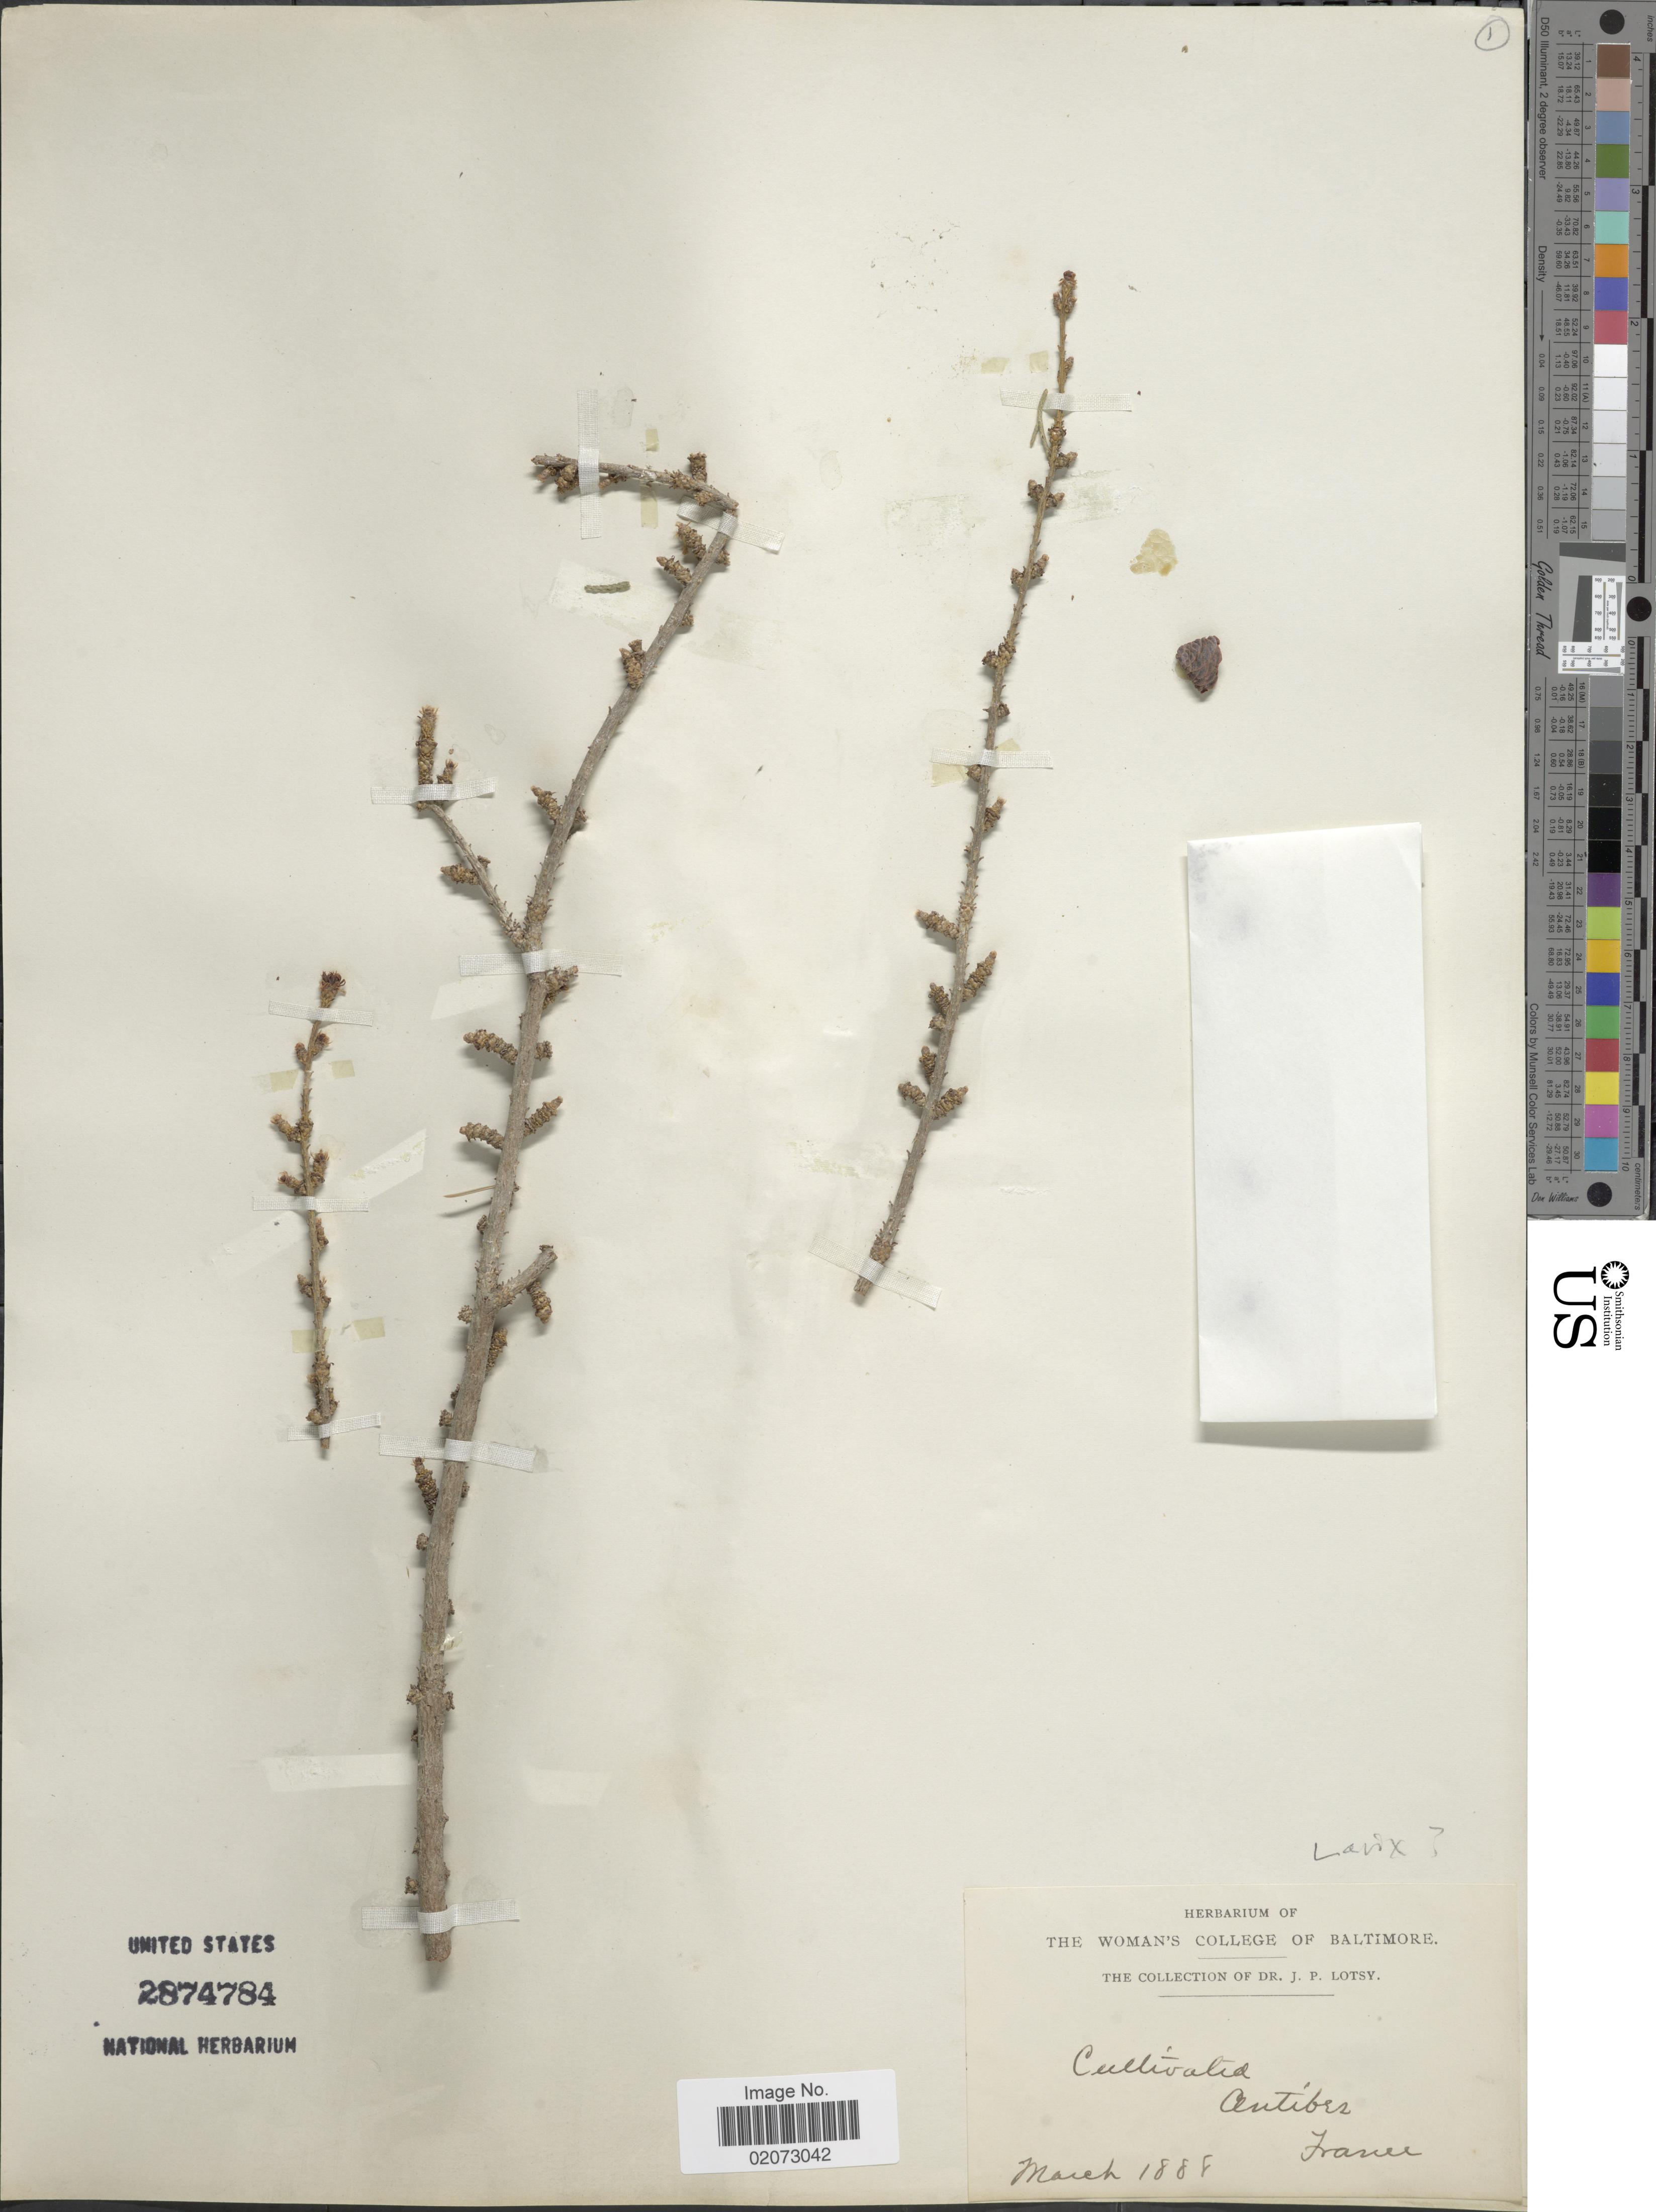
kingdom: Plantae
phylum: Tracheophyta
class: Pinopsida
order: Pinales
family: Pinaceae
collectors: J. Lotsy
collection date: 1888-03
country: France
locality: Autiber.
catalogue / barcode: US 2874784